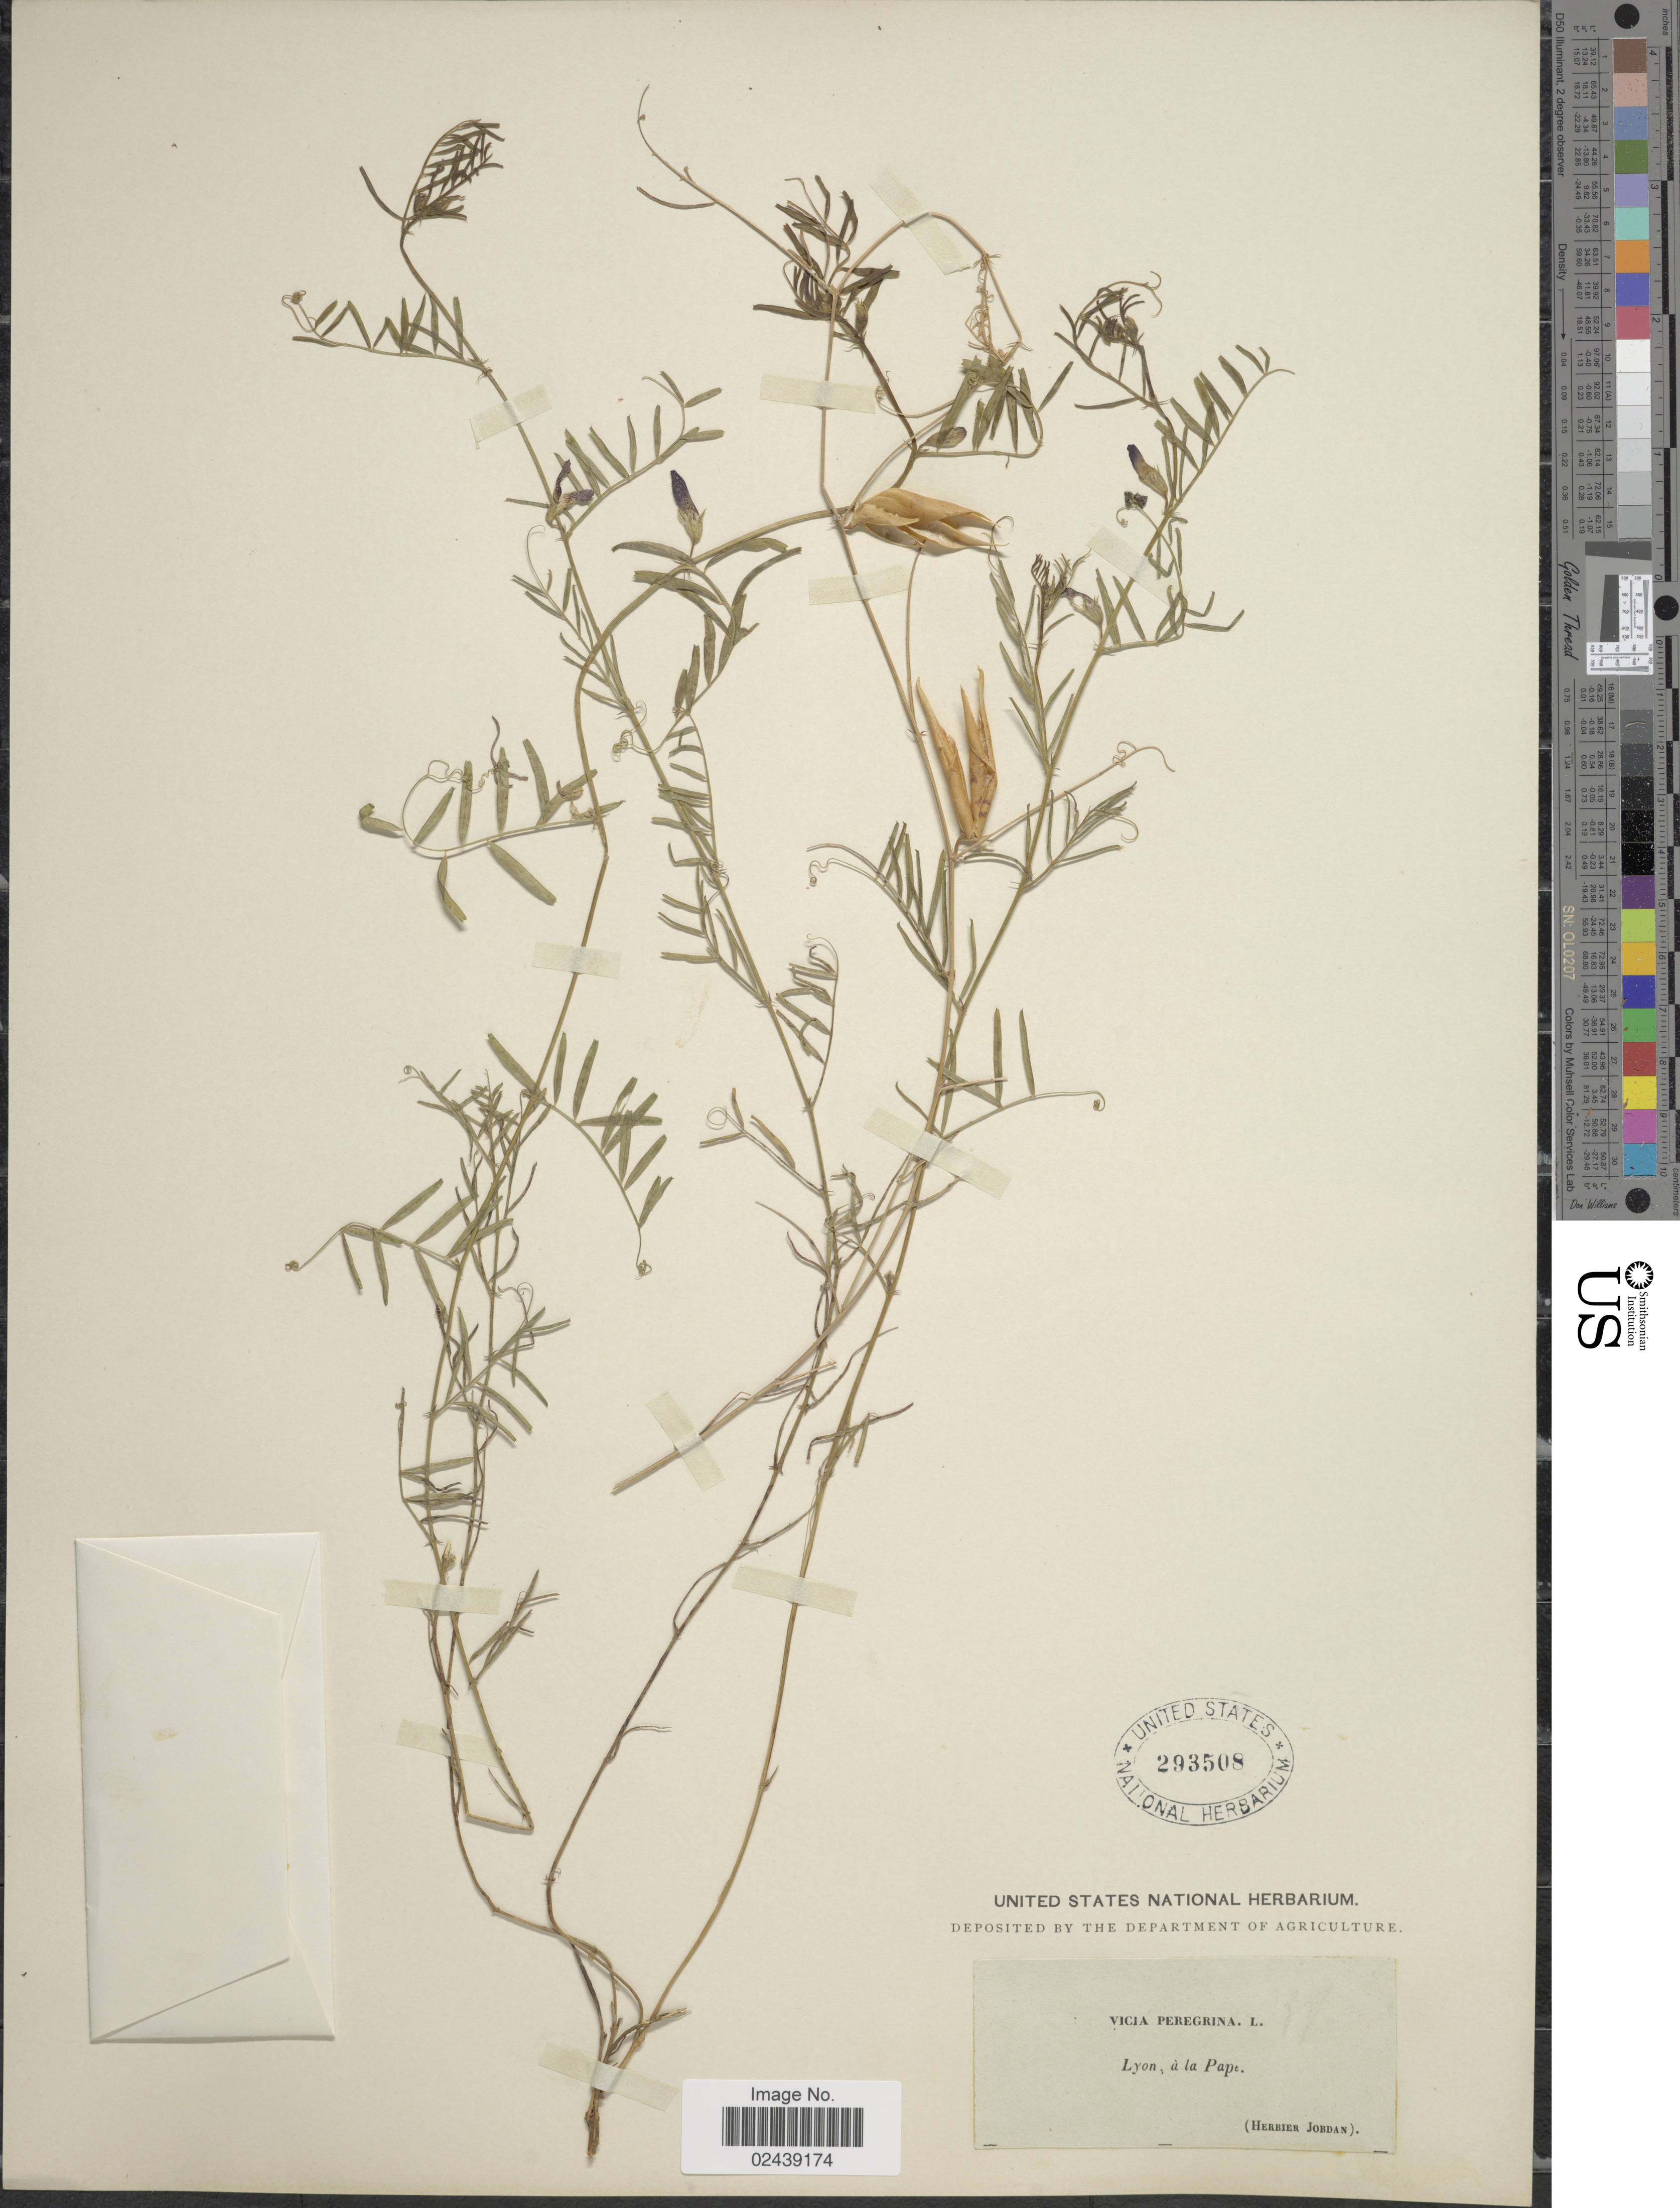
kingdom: Plantae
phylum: Tracheophyta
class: Magnoliopsida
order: Fabales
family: Fabaceae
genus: Vicia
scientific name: Vicia peregrina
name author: L.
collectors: ex herb. Jobdan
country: France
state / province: Auvergne-Rhône-Alpes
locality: Lyon, a la Pape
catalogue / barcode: US 293508